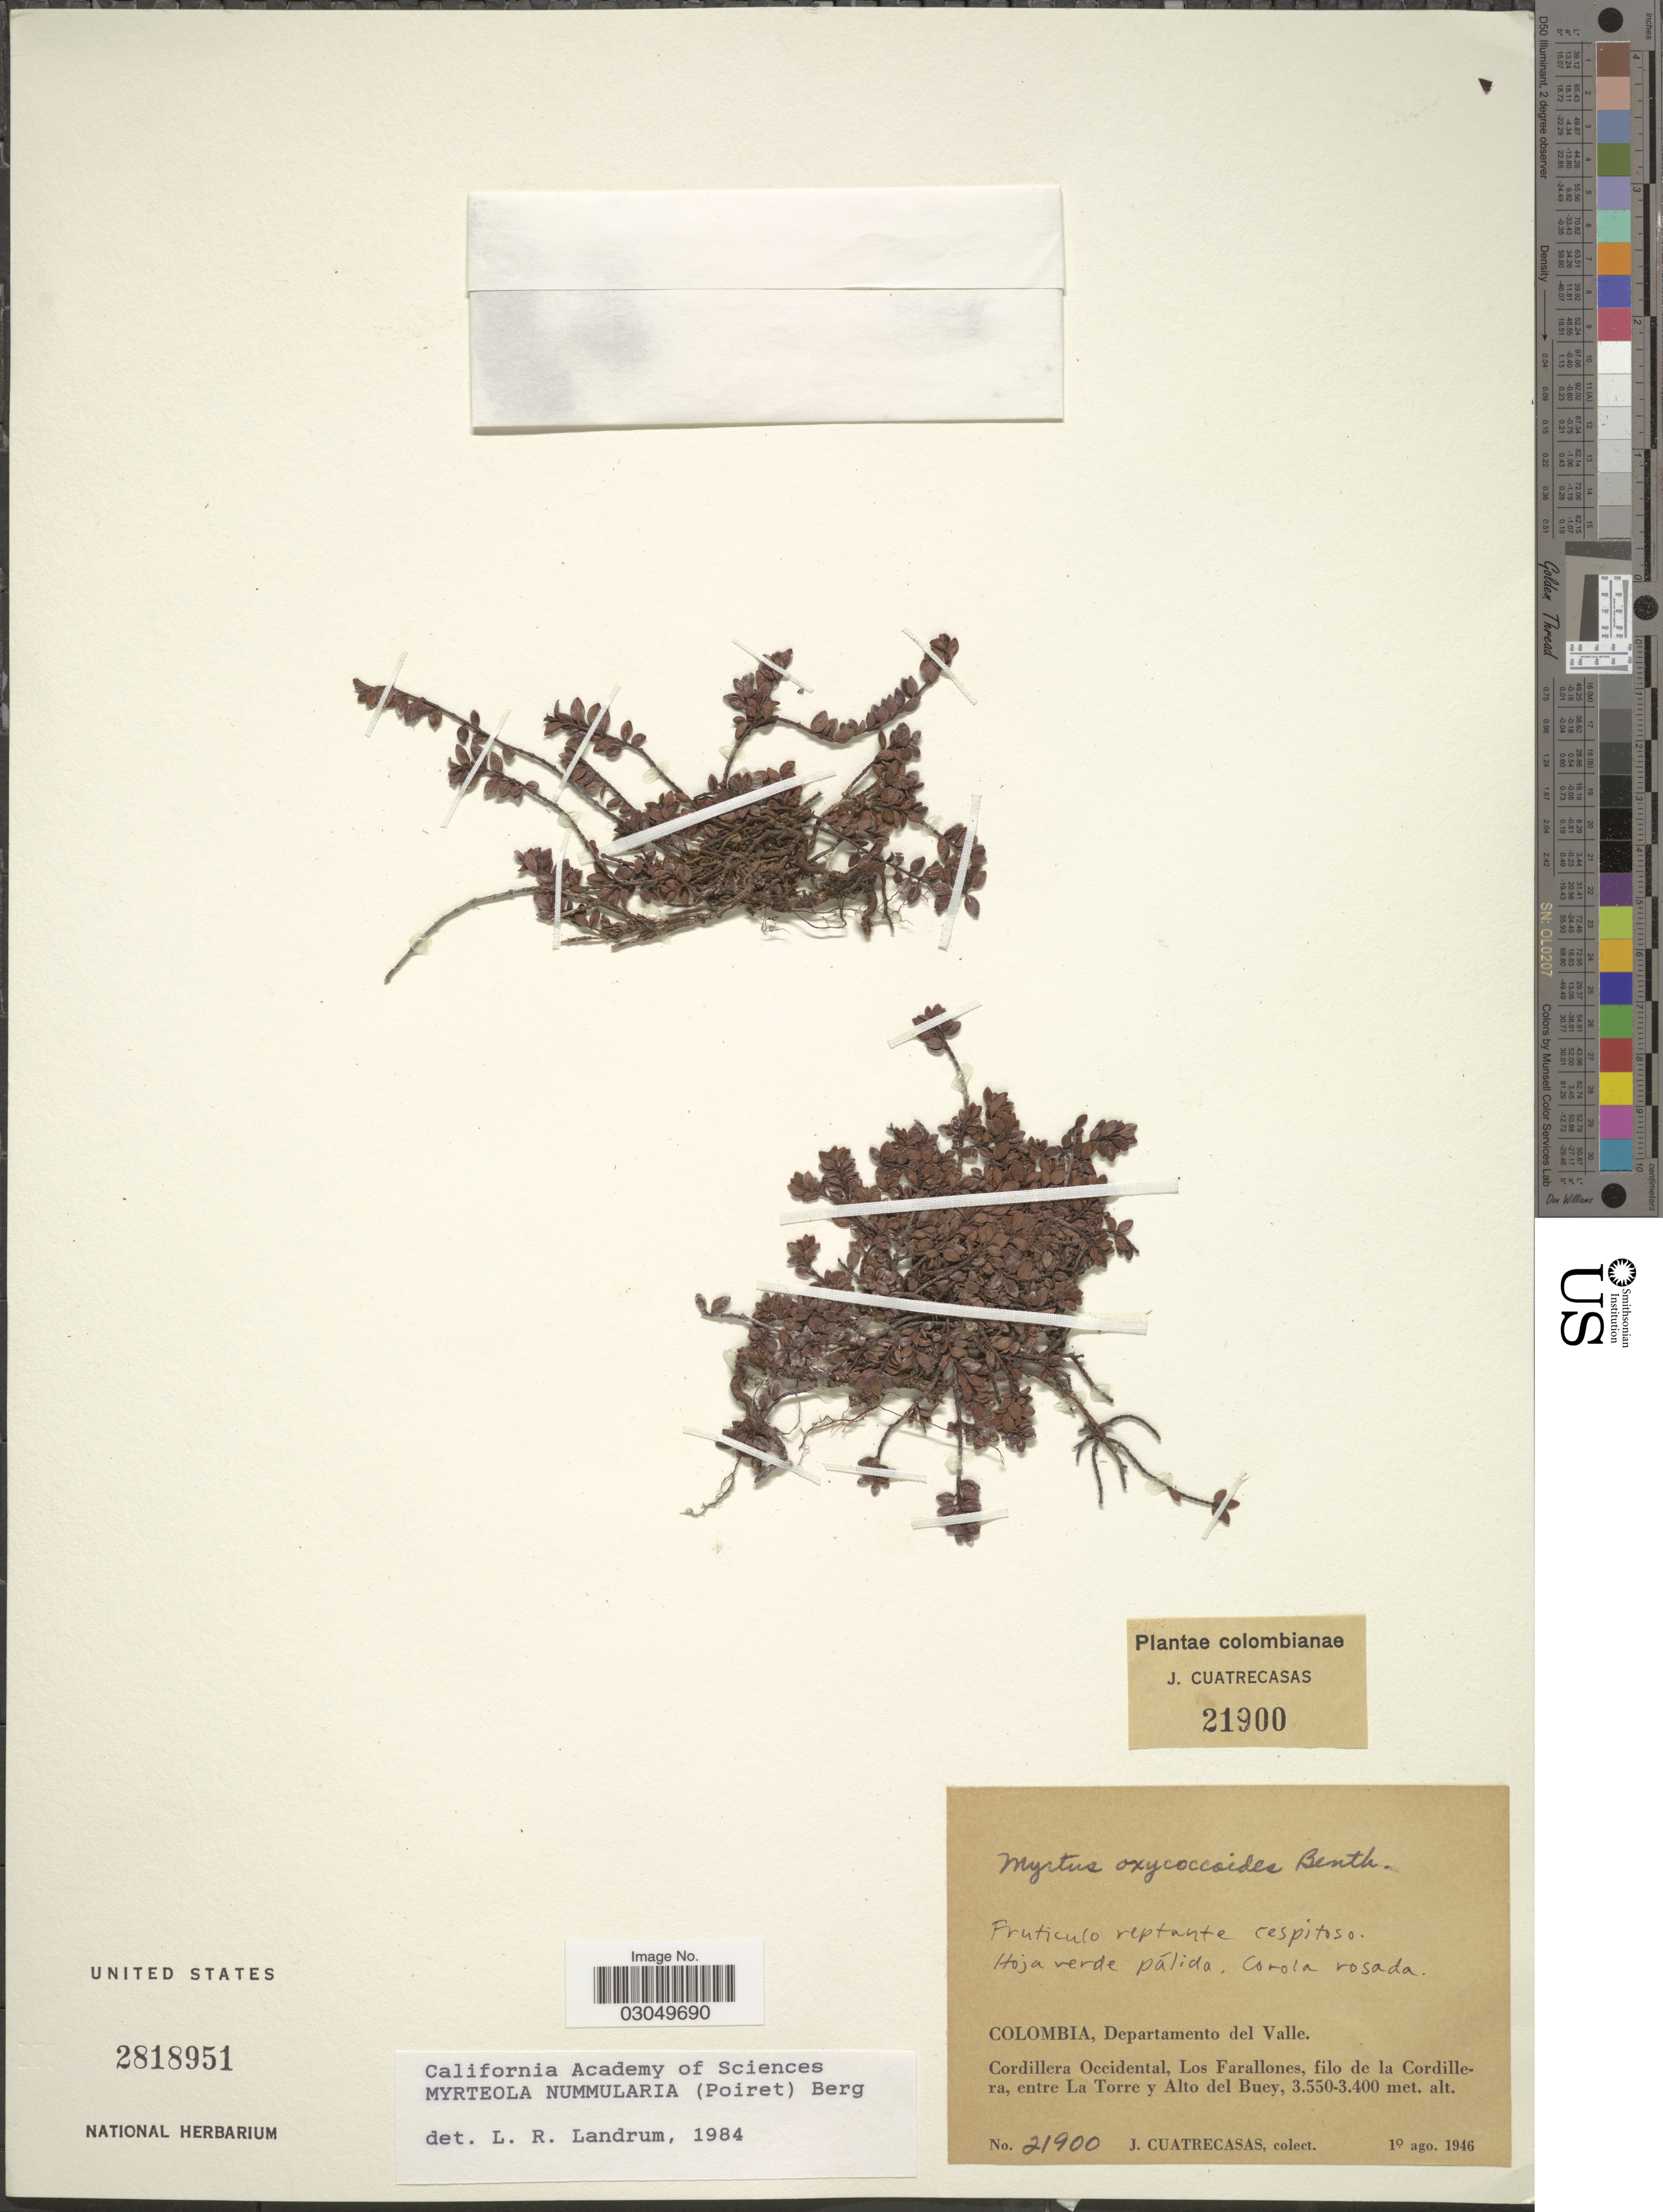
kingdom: Plantae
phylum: Tracheophyta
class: Magnoliopsida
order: Myrtales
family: Myrtaceae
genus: Myrteola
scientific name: Myrteola nummularia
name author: (Lam.) O. Berg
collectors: J. Cuatrecasas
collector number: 21900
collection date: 1946-08-01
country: Colombia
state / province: Valle del Cauca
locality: Departamento del Valle. Cordillera Occidental, Los Farallones, filo de la Cordillera, entre La Torre y Alto del Buey.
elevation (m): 3400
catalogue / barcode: US 2818951